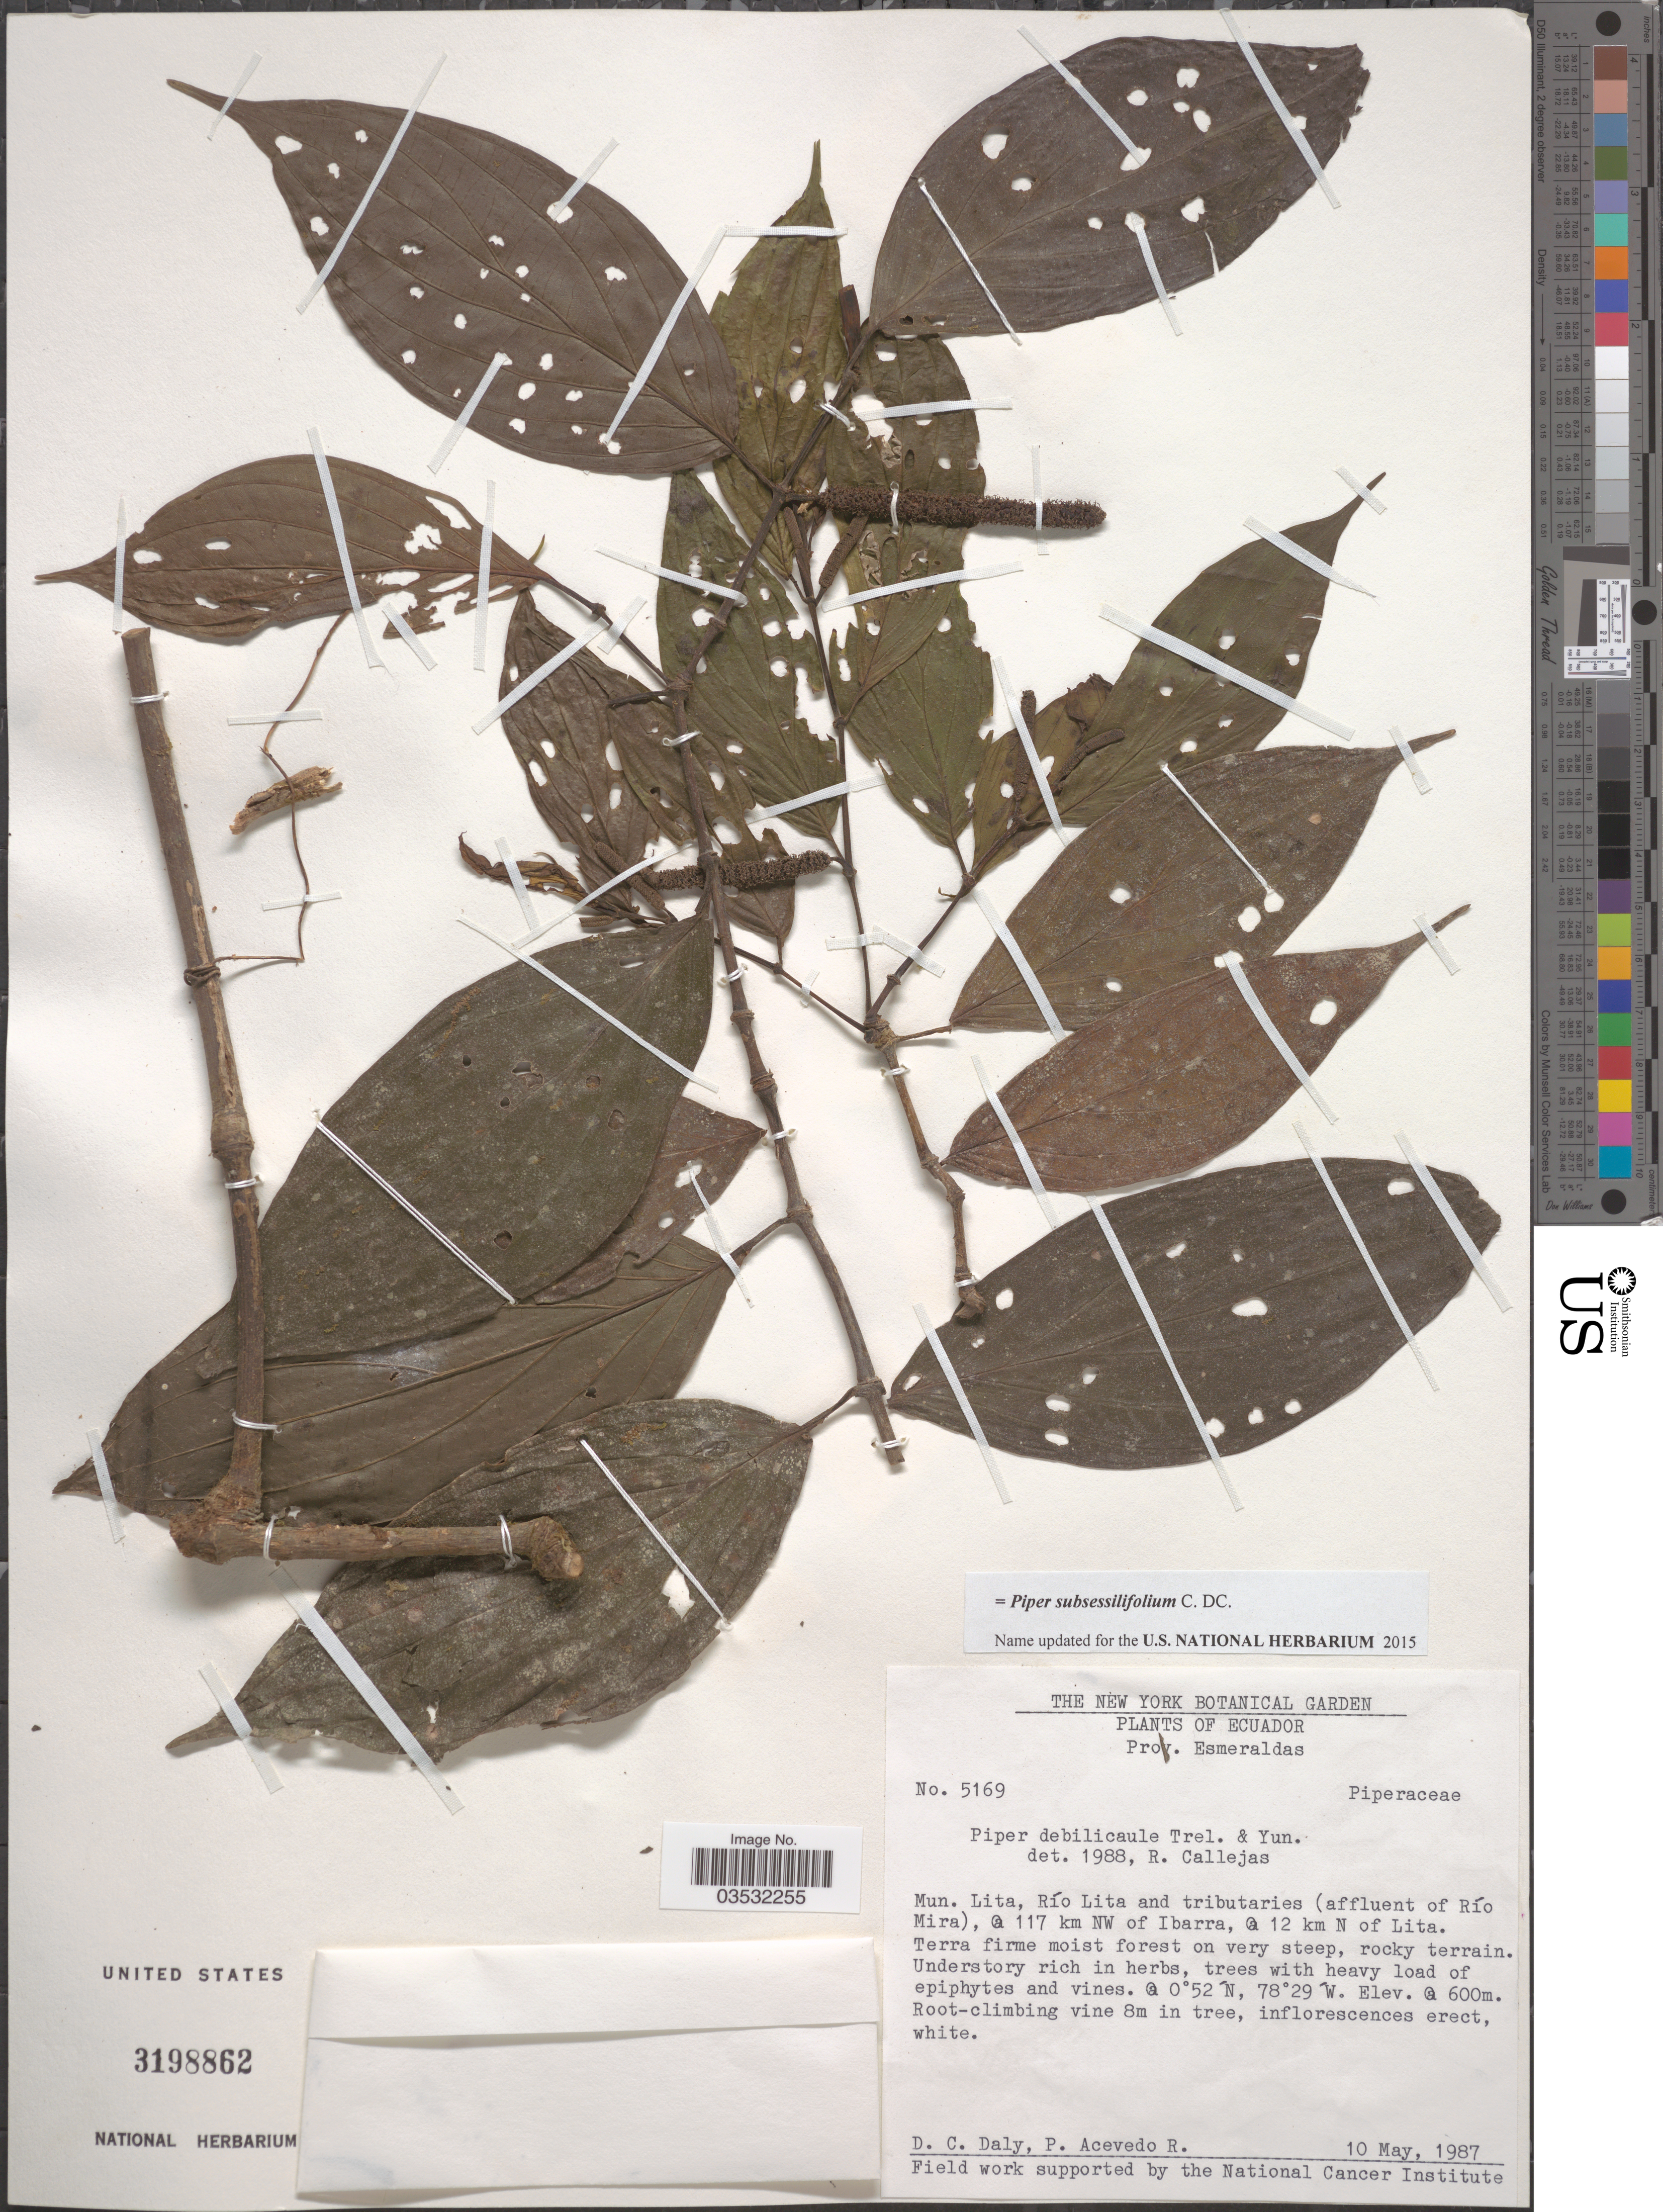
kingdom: Plantae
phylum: Tracheophyta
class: Magnoliopsida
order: Piperales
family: Piperaceae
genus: Piper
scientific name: Piper subsessifolium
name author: C. DC.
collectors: D. C. Daly & P. Acevedo R.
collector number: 5169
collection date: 1987-05-10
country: Ecuador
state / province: Esmeraldas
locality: Mun. Lita, Río Lita and tributaries (affluent of Río Mira), 117 km NW of Ibarra, 12 km N of Lita.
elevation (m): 600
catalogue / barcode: US 3198862